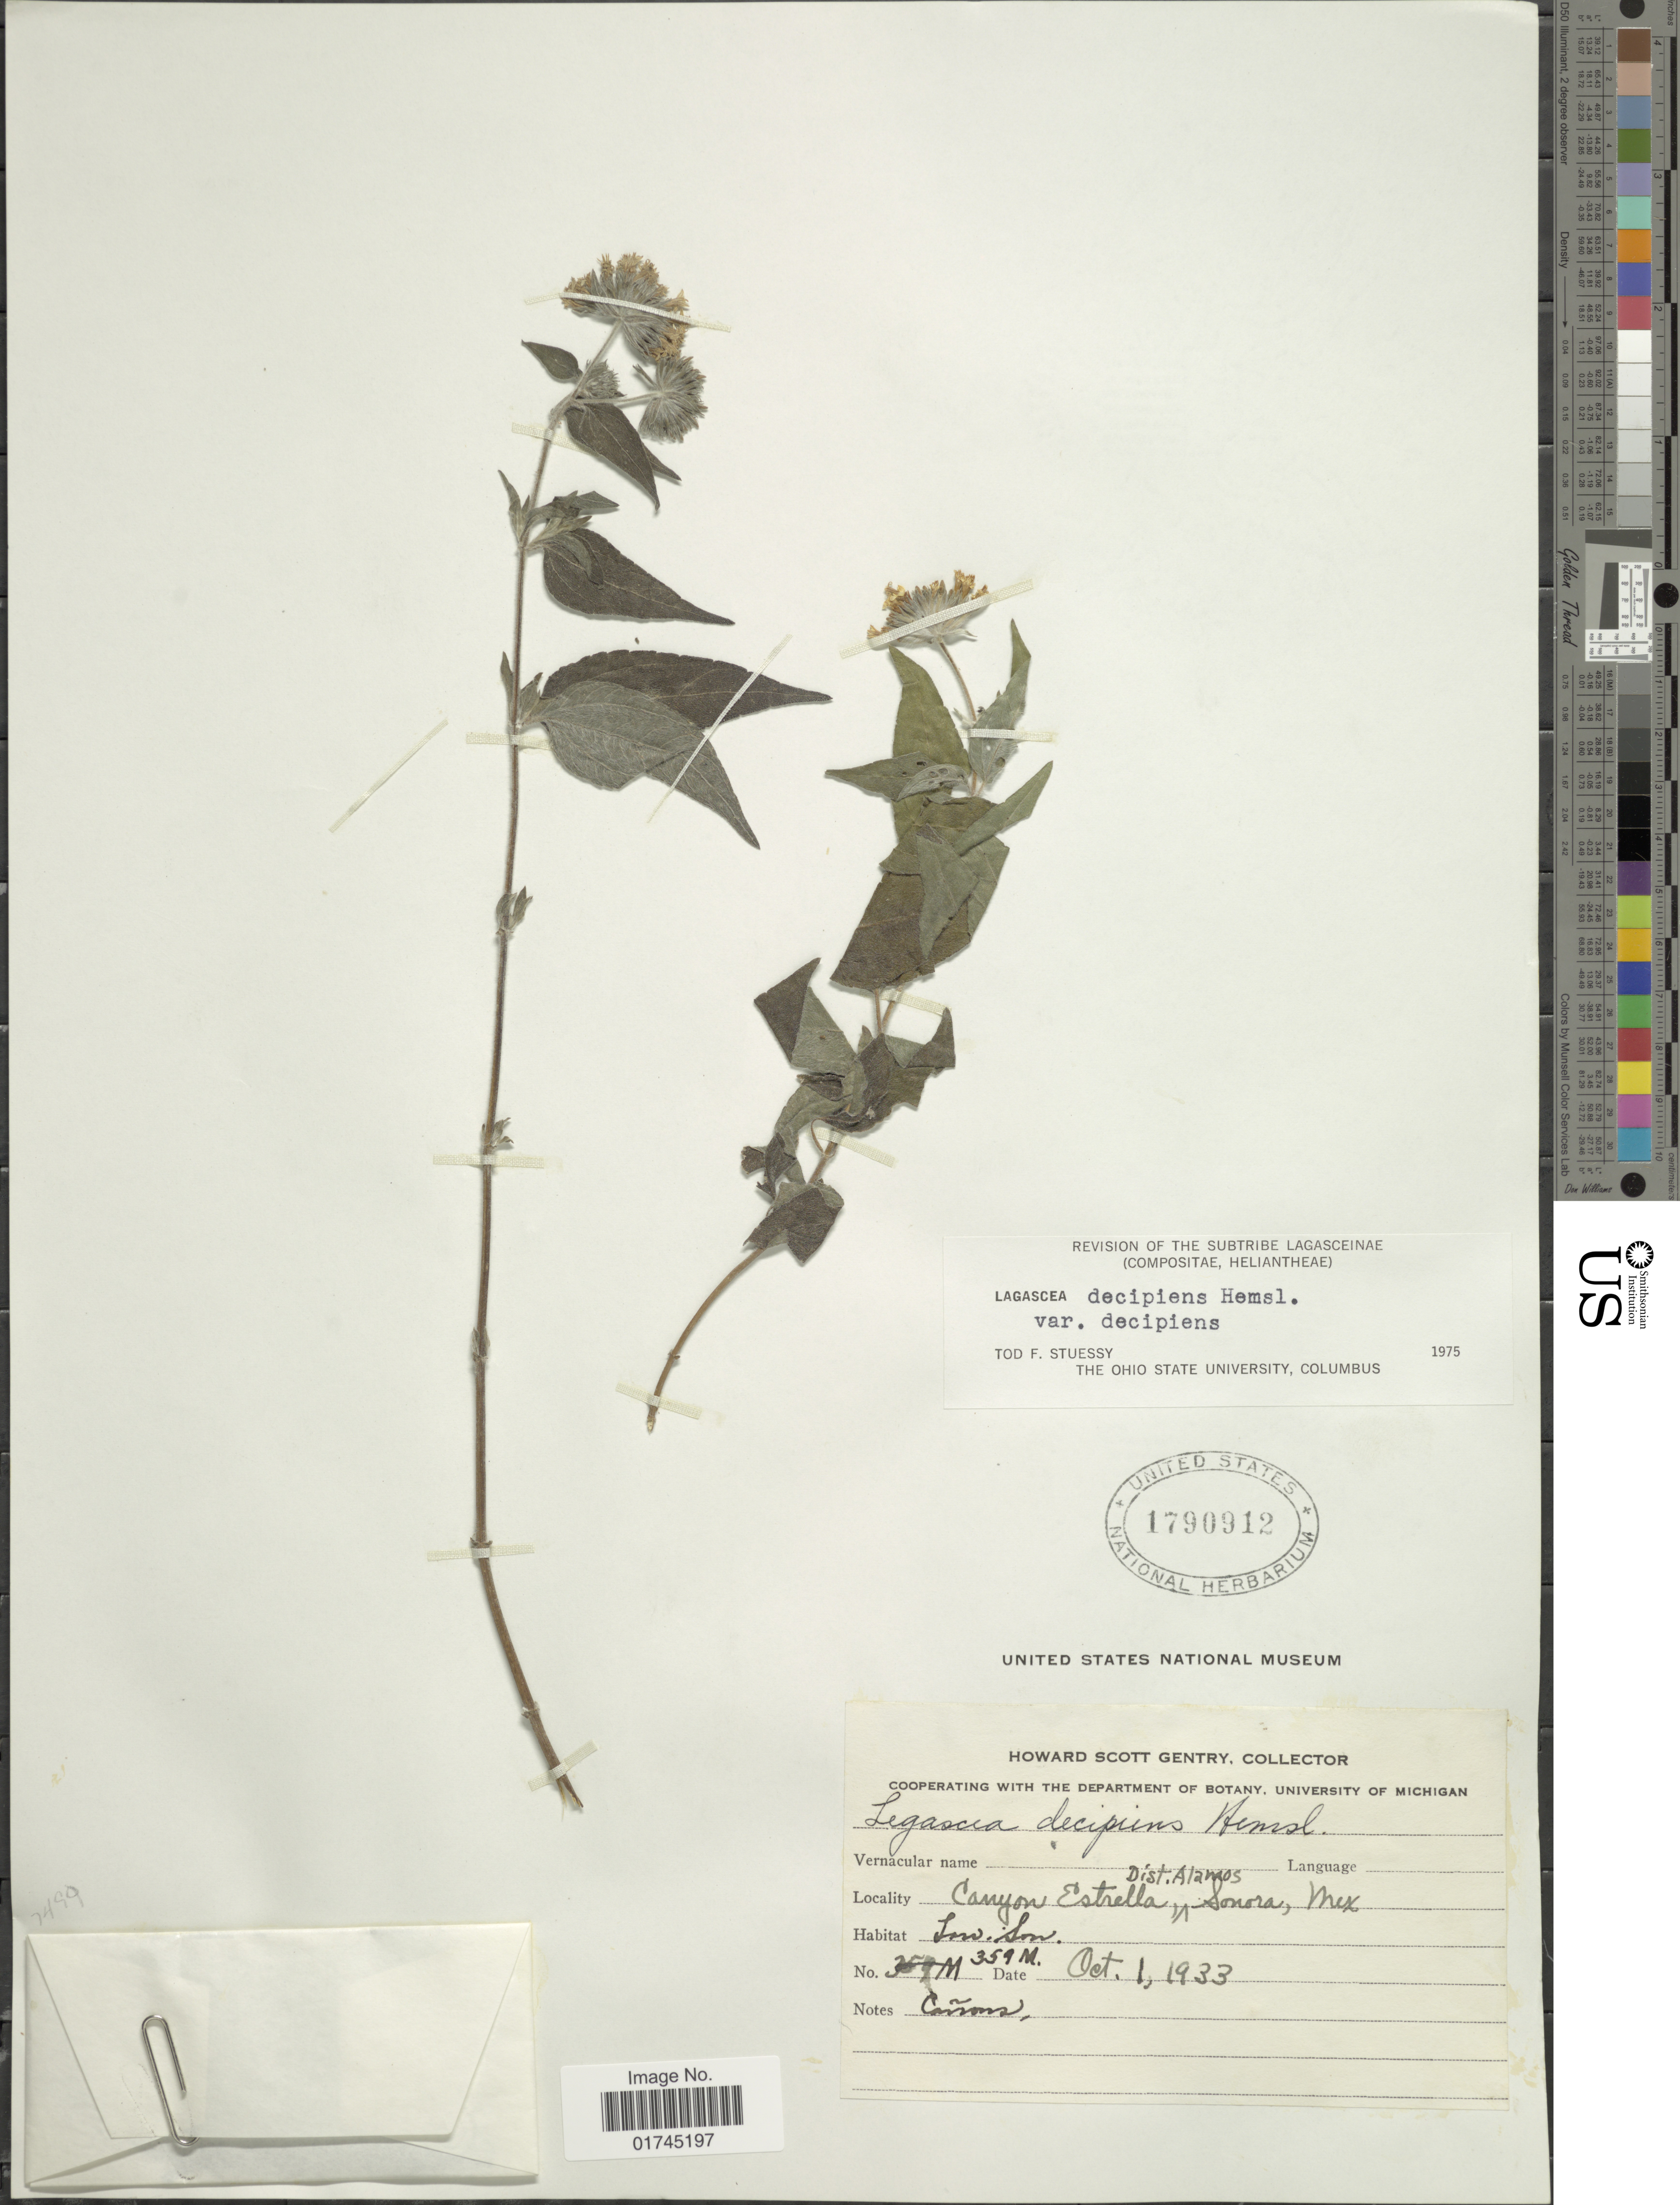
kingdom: Plantae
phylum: Tracheophyta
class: Magnoliopsida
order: Asterales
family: Asteraceae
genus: Lagascea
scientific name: Lagascea decipiens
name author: Hemsl.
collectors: H. S. Gentry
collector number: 359M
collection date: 1933-10-01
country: Mexico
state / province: Sonora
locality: Canyon Estrella, Dist. Alamos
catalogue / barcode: US 1790912